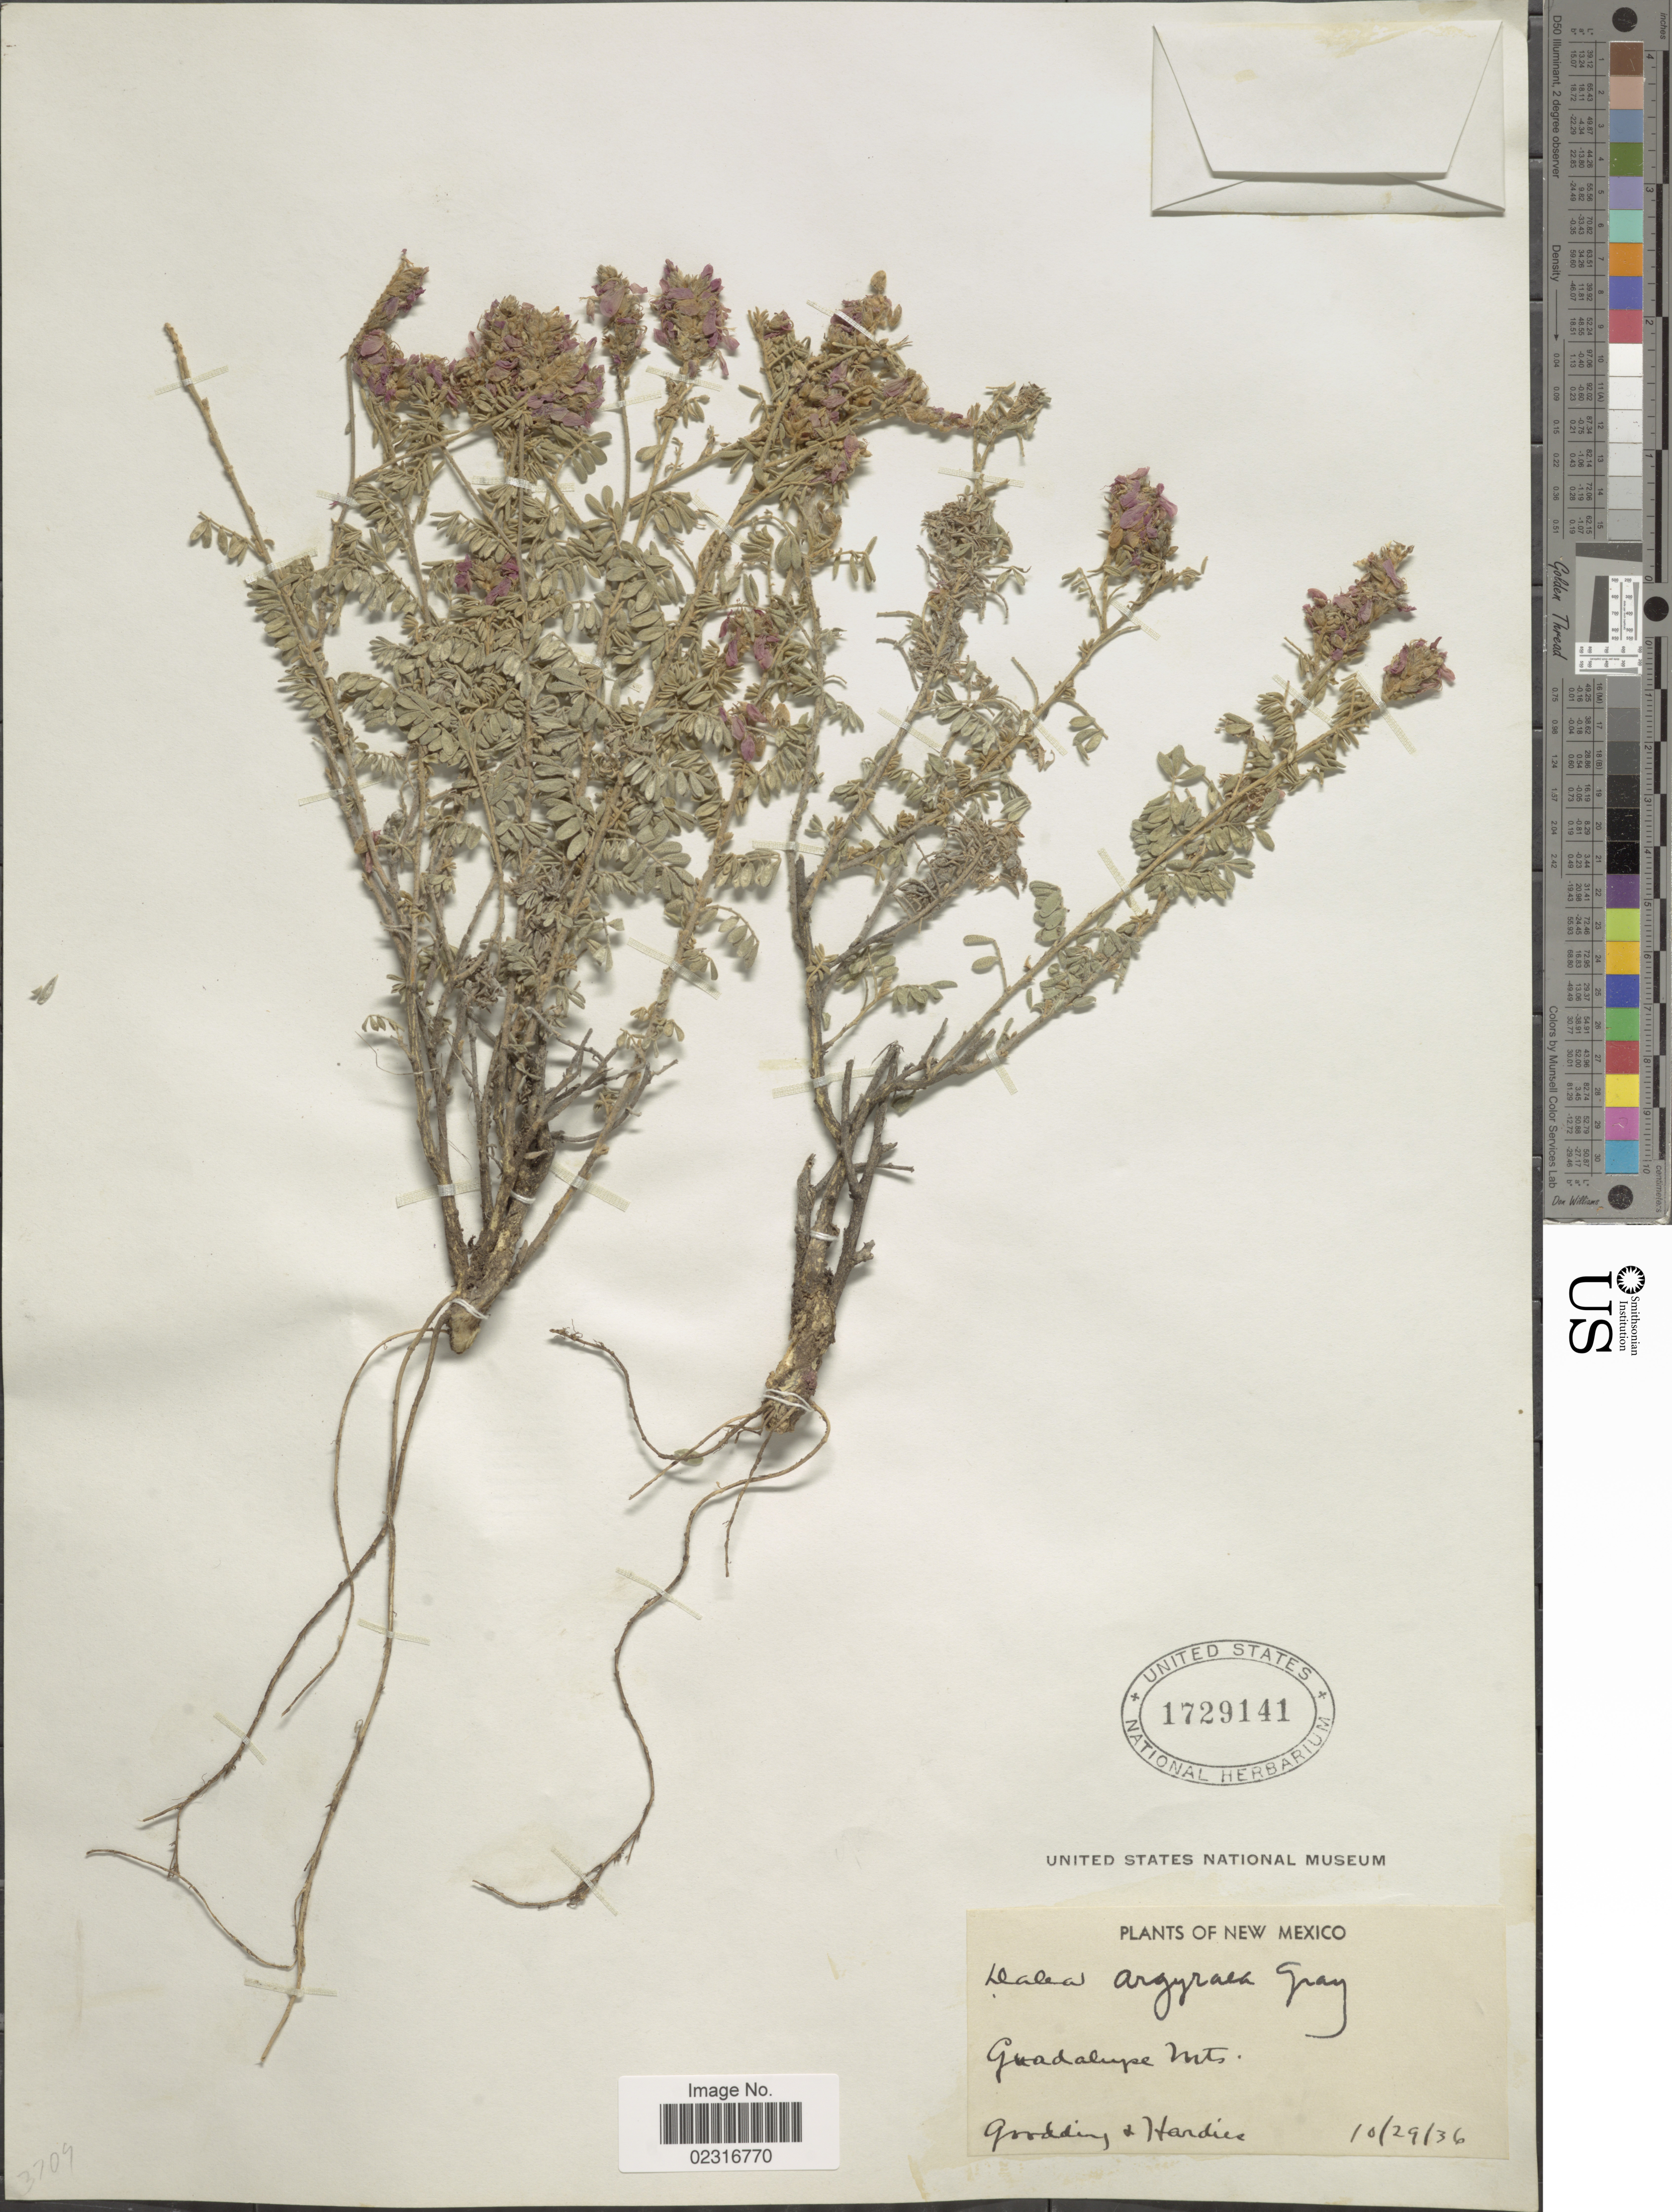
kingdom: Plantae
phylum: Tracheophyta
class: Magnoliopsida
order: Fabales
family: Fabaceae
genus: Dalea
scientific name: Dalea bicolor var. argyrea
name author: (A. Gray) Barneby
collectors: Goodding & Hardies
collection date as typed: Transcribed d/m/y: 29/10/36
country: United States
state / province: New Mexico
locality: Guadalupe Mts.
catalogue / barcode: US 1729141